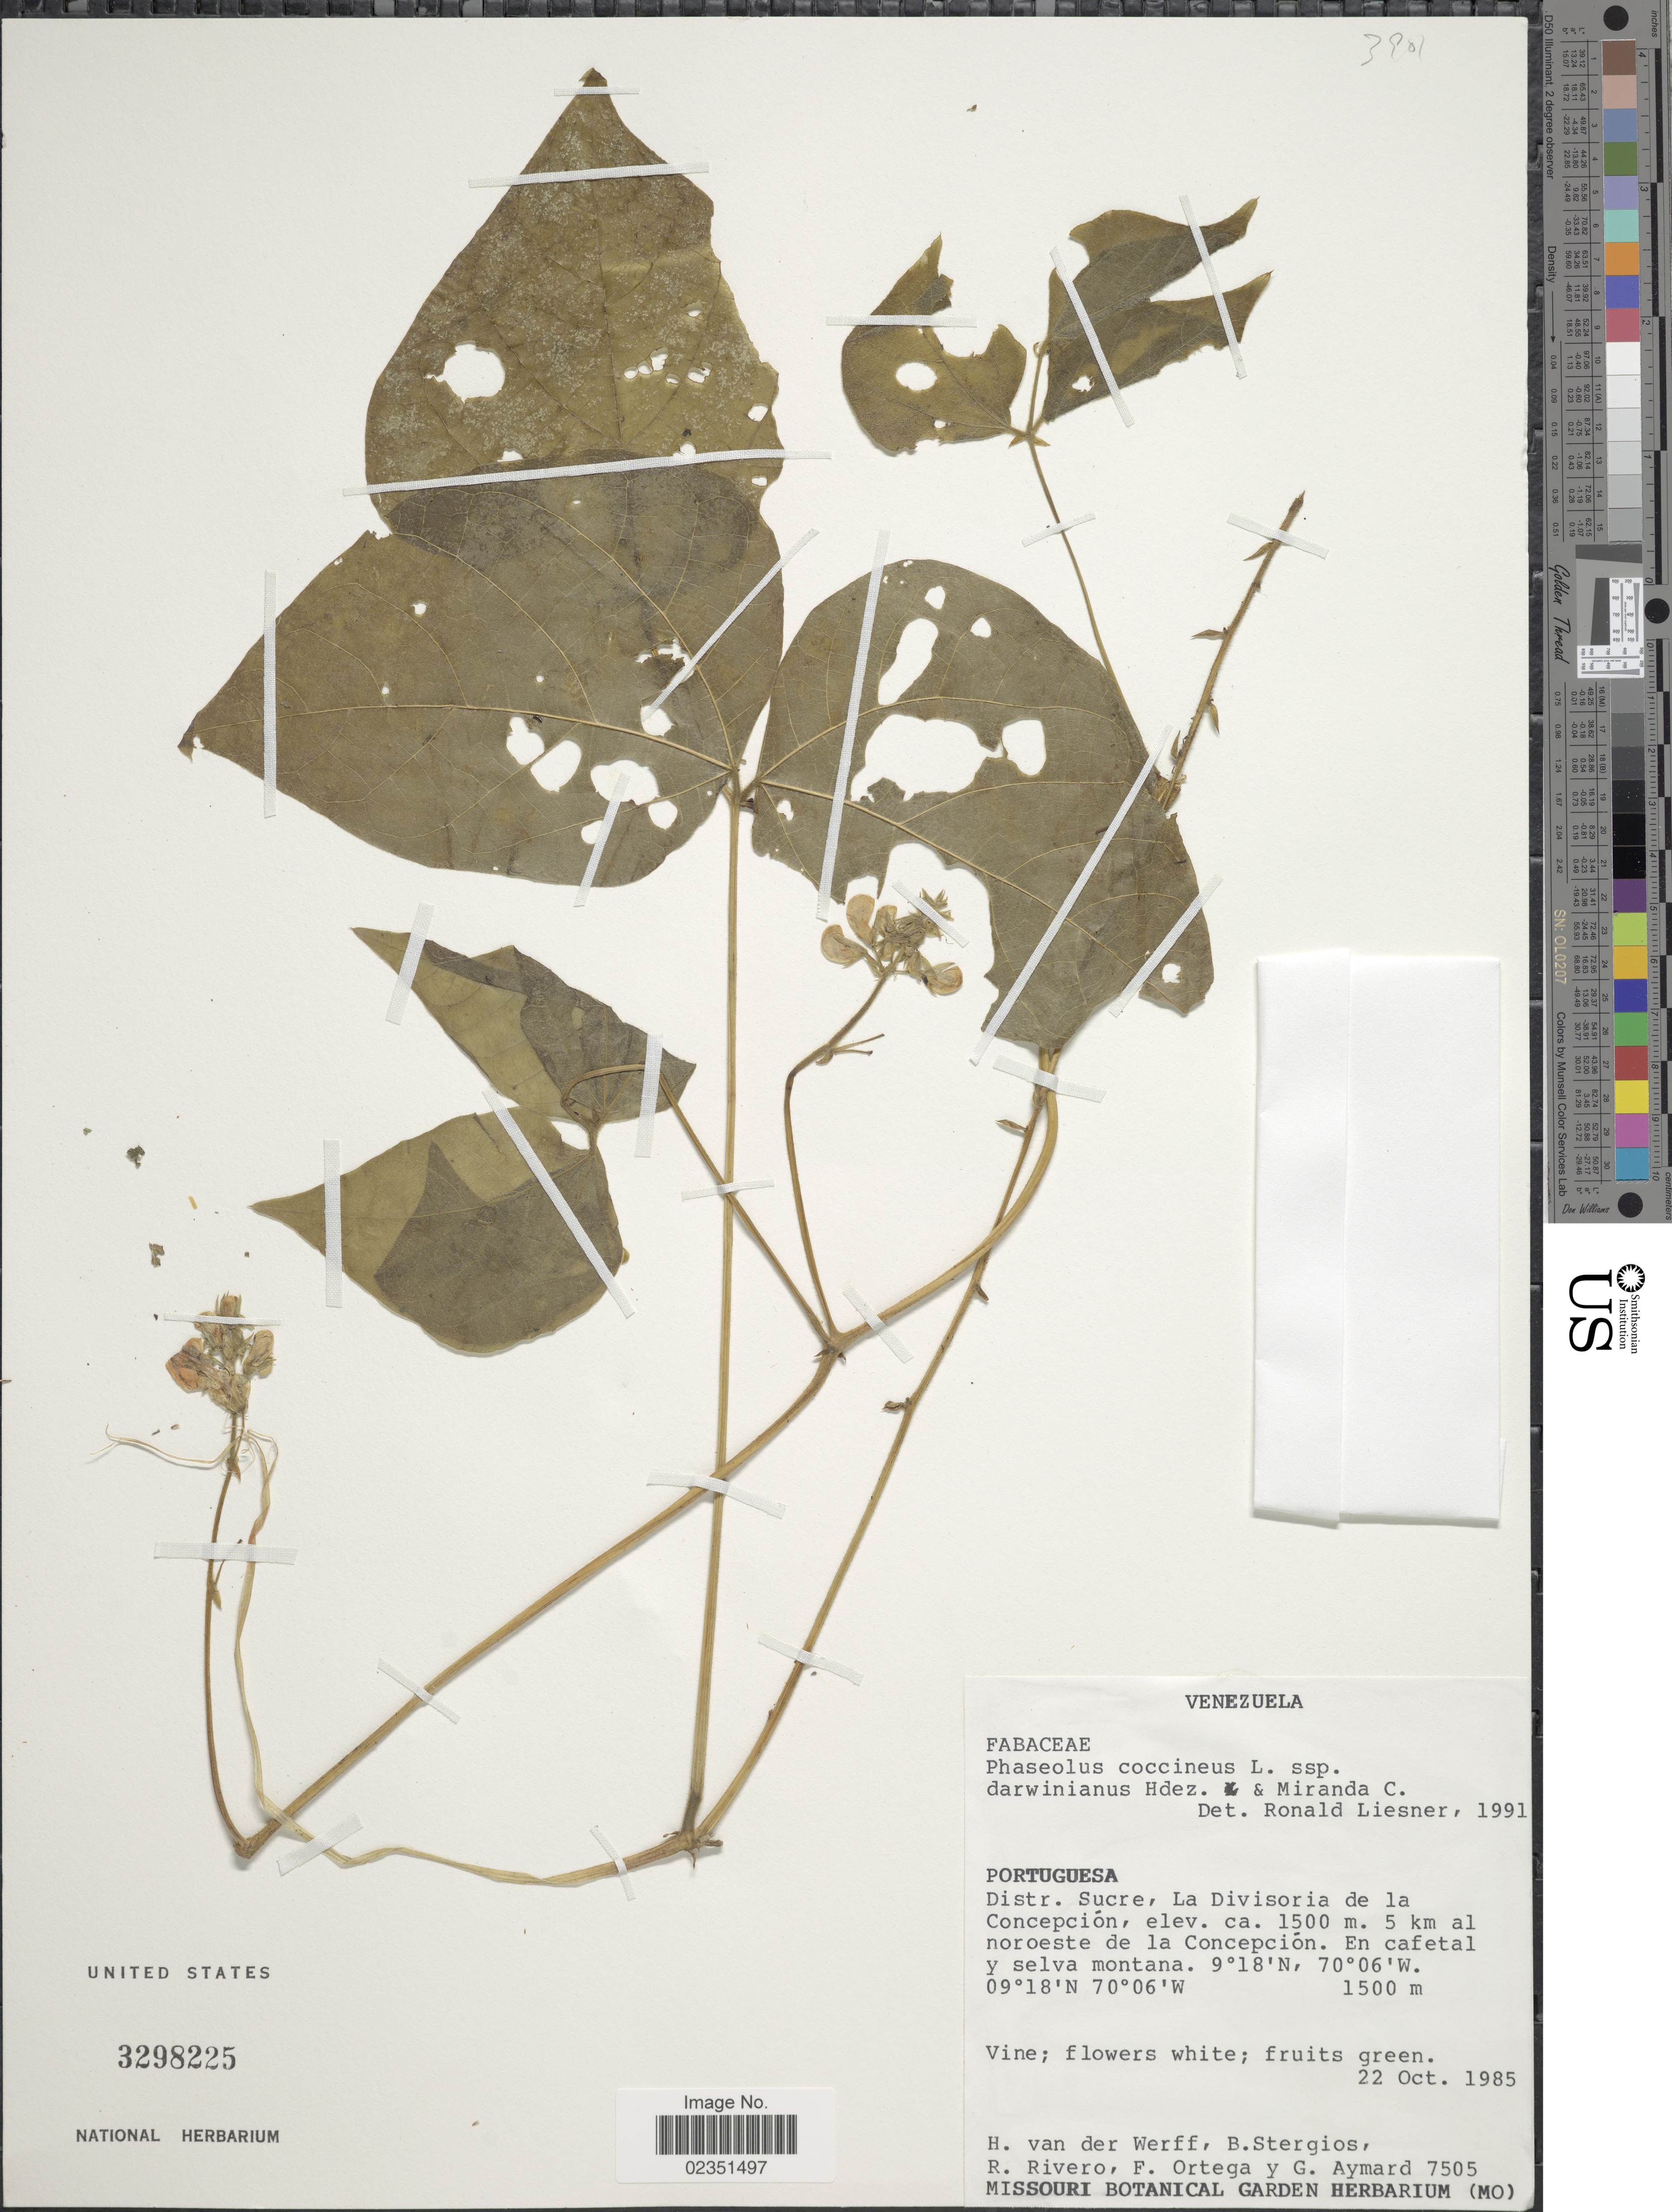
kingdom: Plantae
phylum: Tracheophyta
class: Magnoliopsida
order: Fabales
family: Fabaceae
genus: Phaseolus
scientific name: Phaseolus coccineus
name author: L.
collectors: H. van der Werff, B. G. Stergios, R. Rivero, F. J. Ortega & G. A. Aymard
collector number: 7505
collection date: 1985-10-22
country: Venezuela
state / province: Portuguesa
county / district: Sucre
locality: La Divisoria de la Concepción, 5 km al NO de la Concepción.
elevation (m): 1500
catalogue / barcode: US 3298225